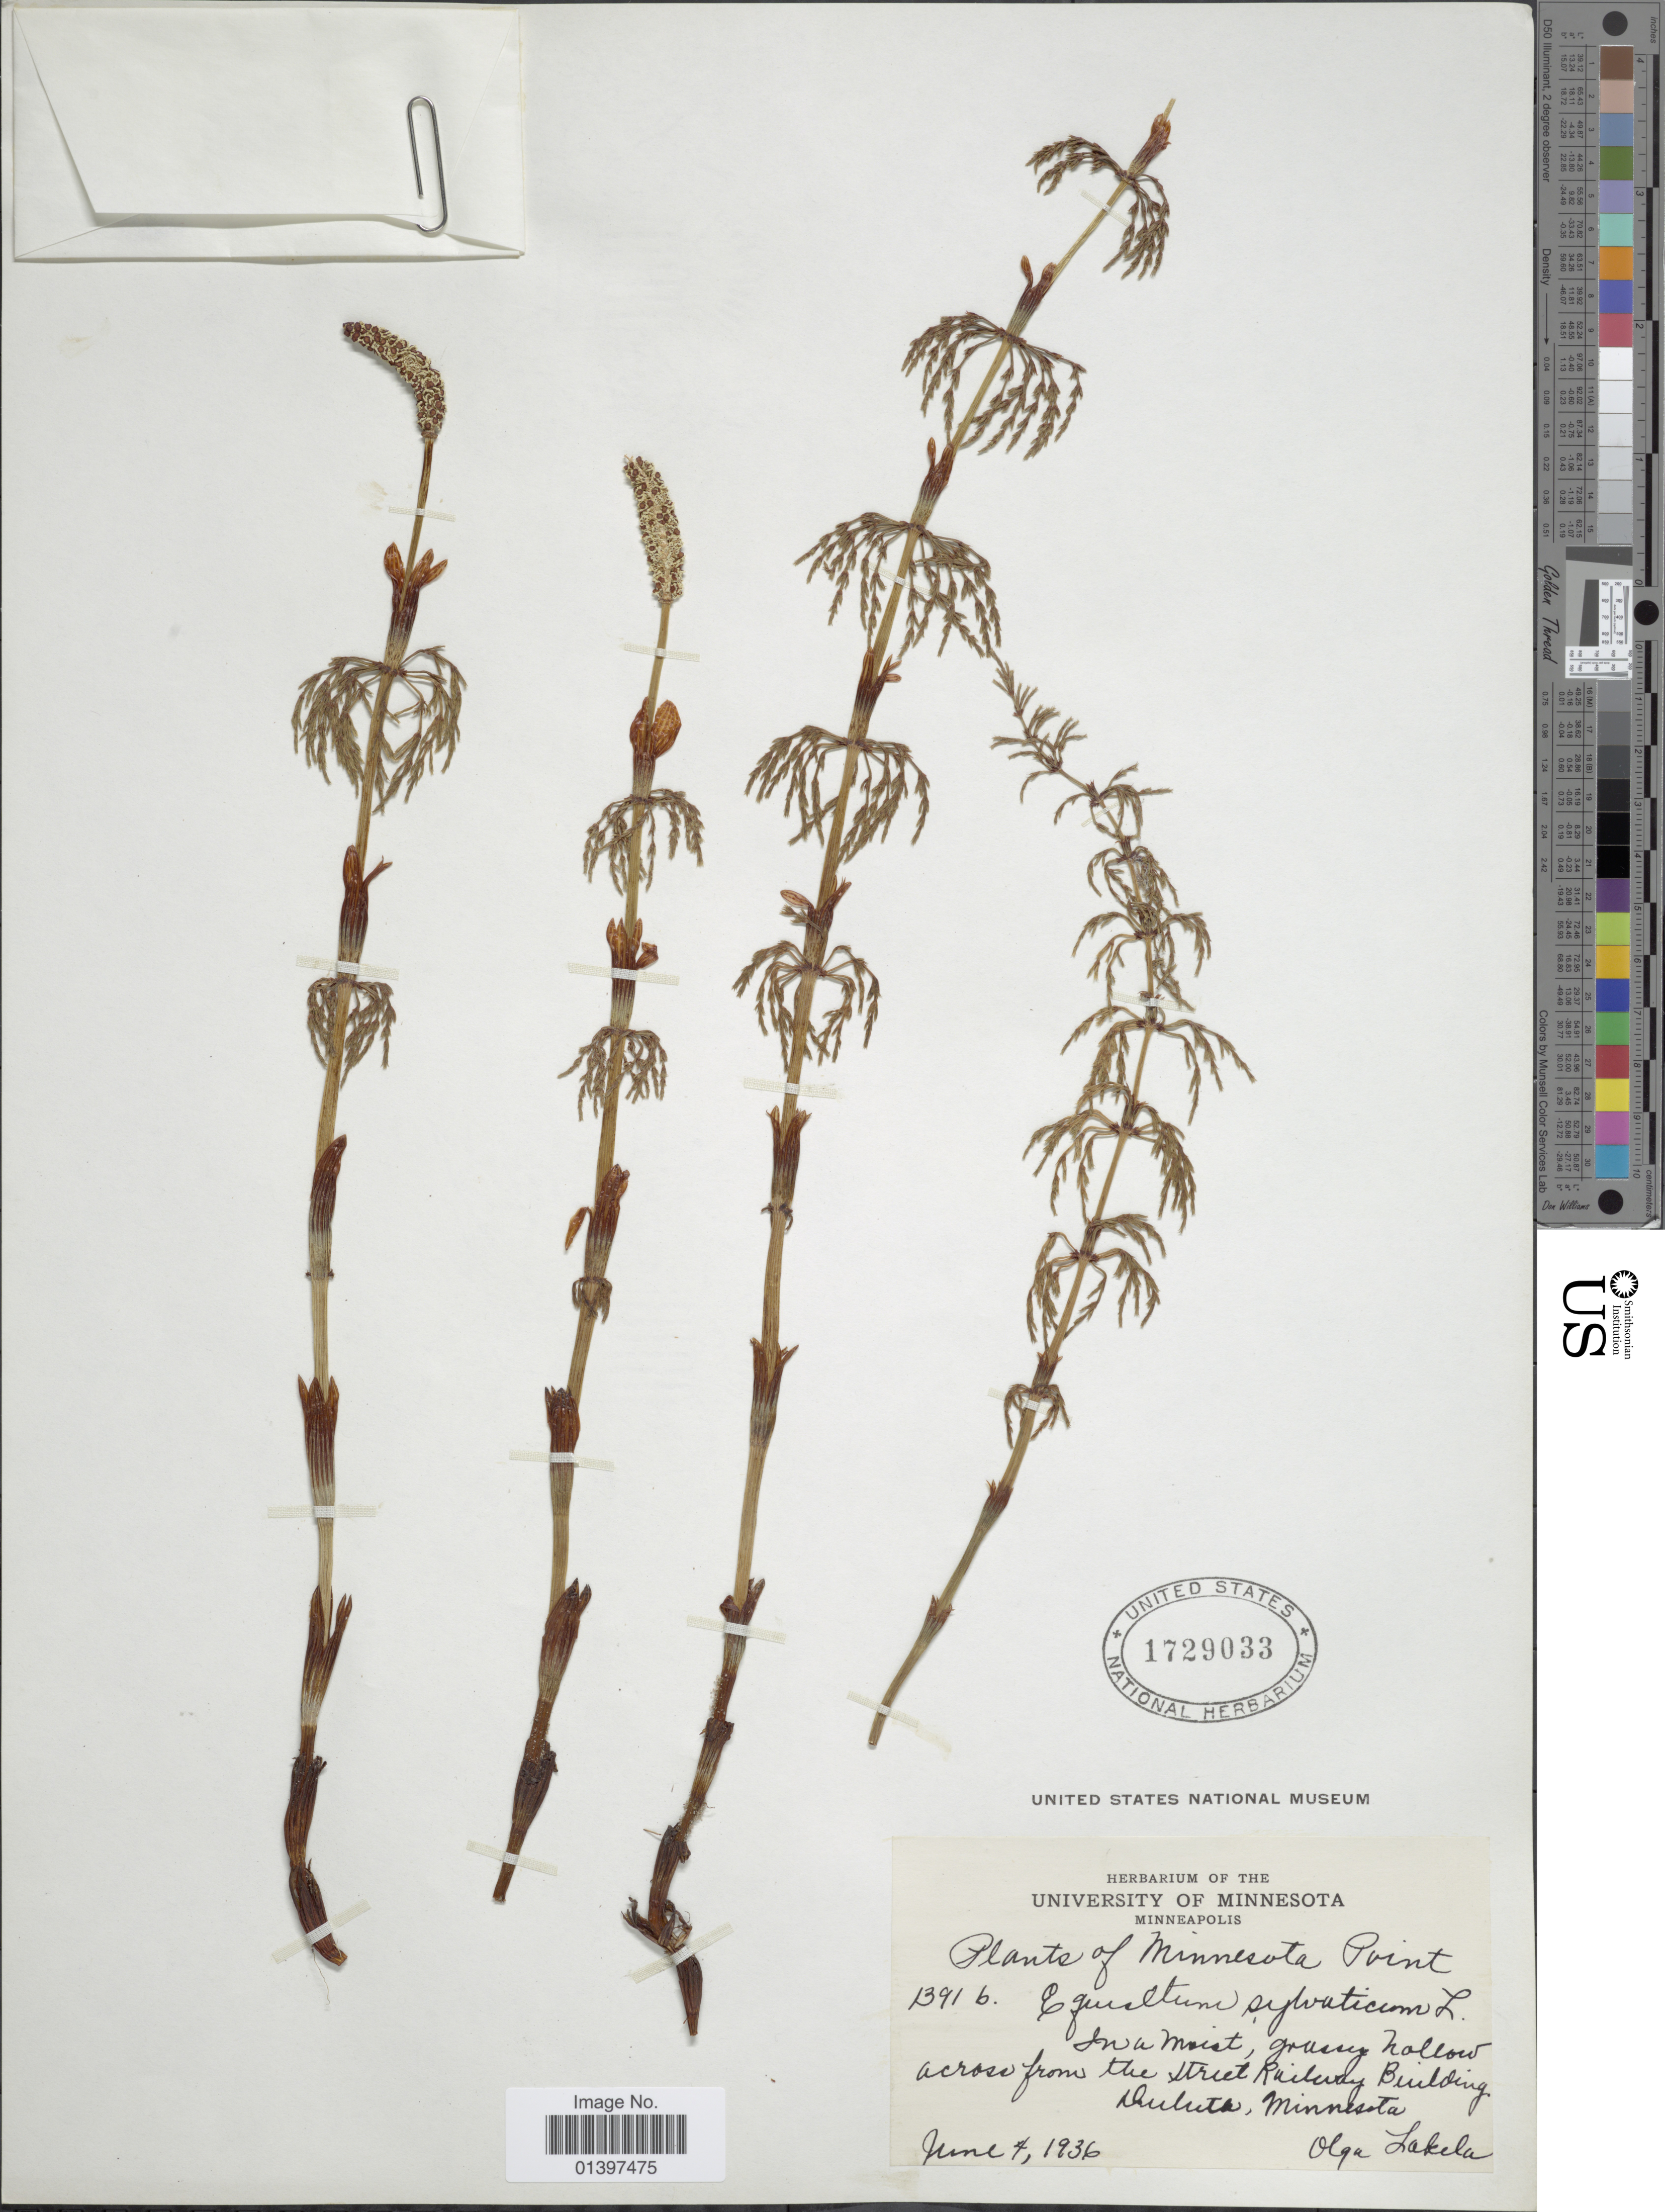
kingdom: Plantae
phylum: Tracheophyta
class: Polypodiopsida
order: Equisetales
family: Equisetaceae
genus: Equisetum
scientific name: Equisetum sylvaticum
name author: L.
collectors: O. K. Lakela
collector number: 1931b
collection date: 1936-06-04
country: United States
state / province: Minnesota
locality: In a moist grassy hallow, across from the street Railway Building, Duluta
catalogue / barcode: US 1729033